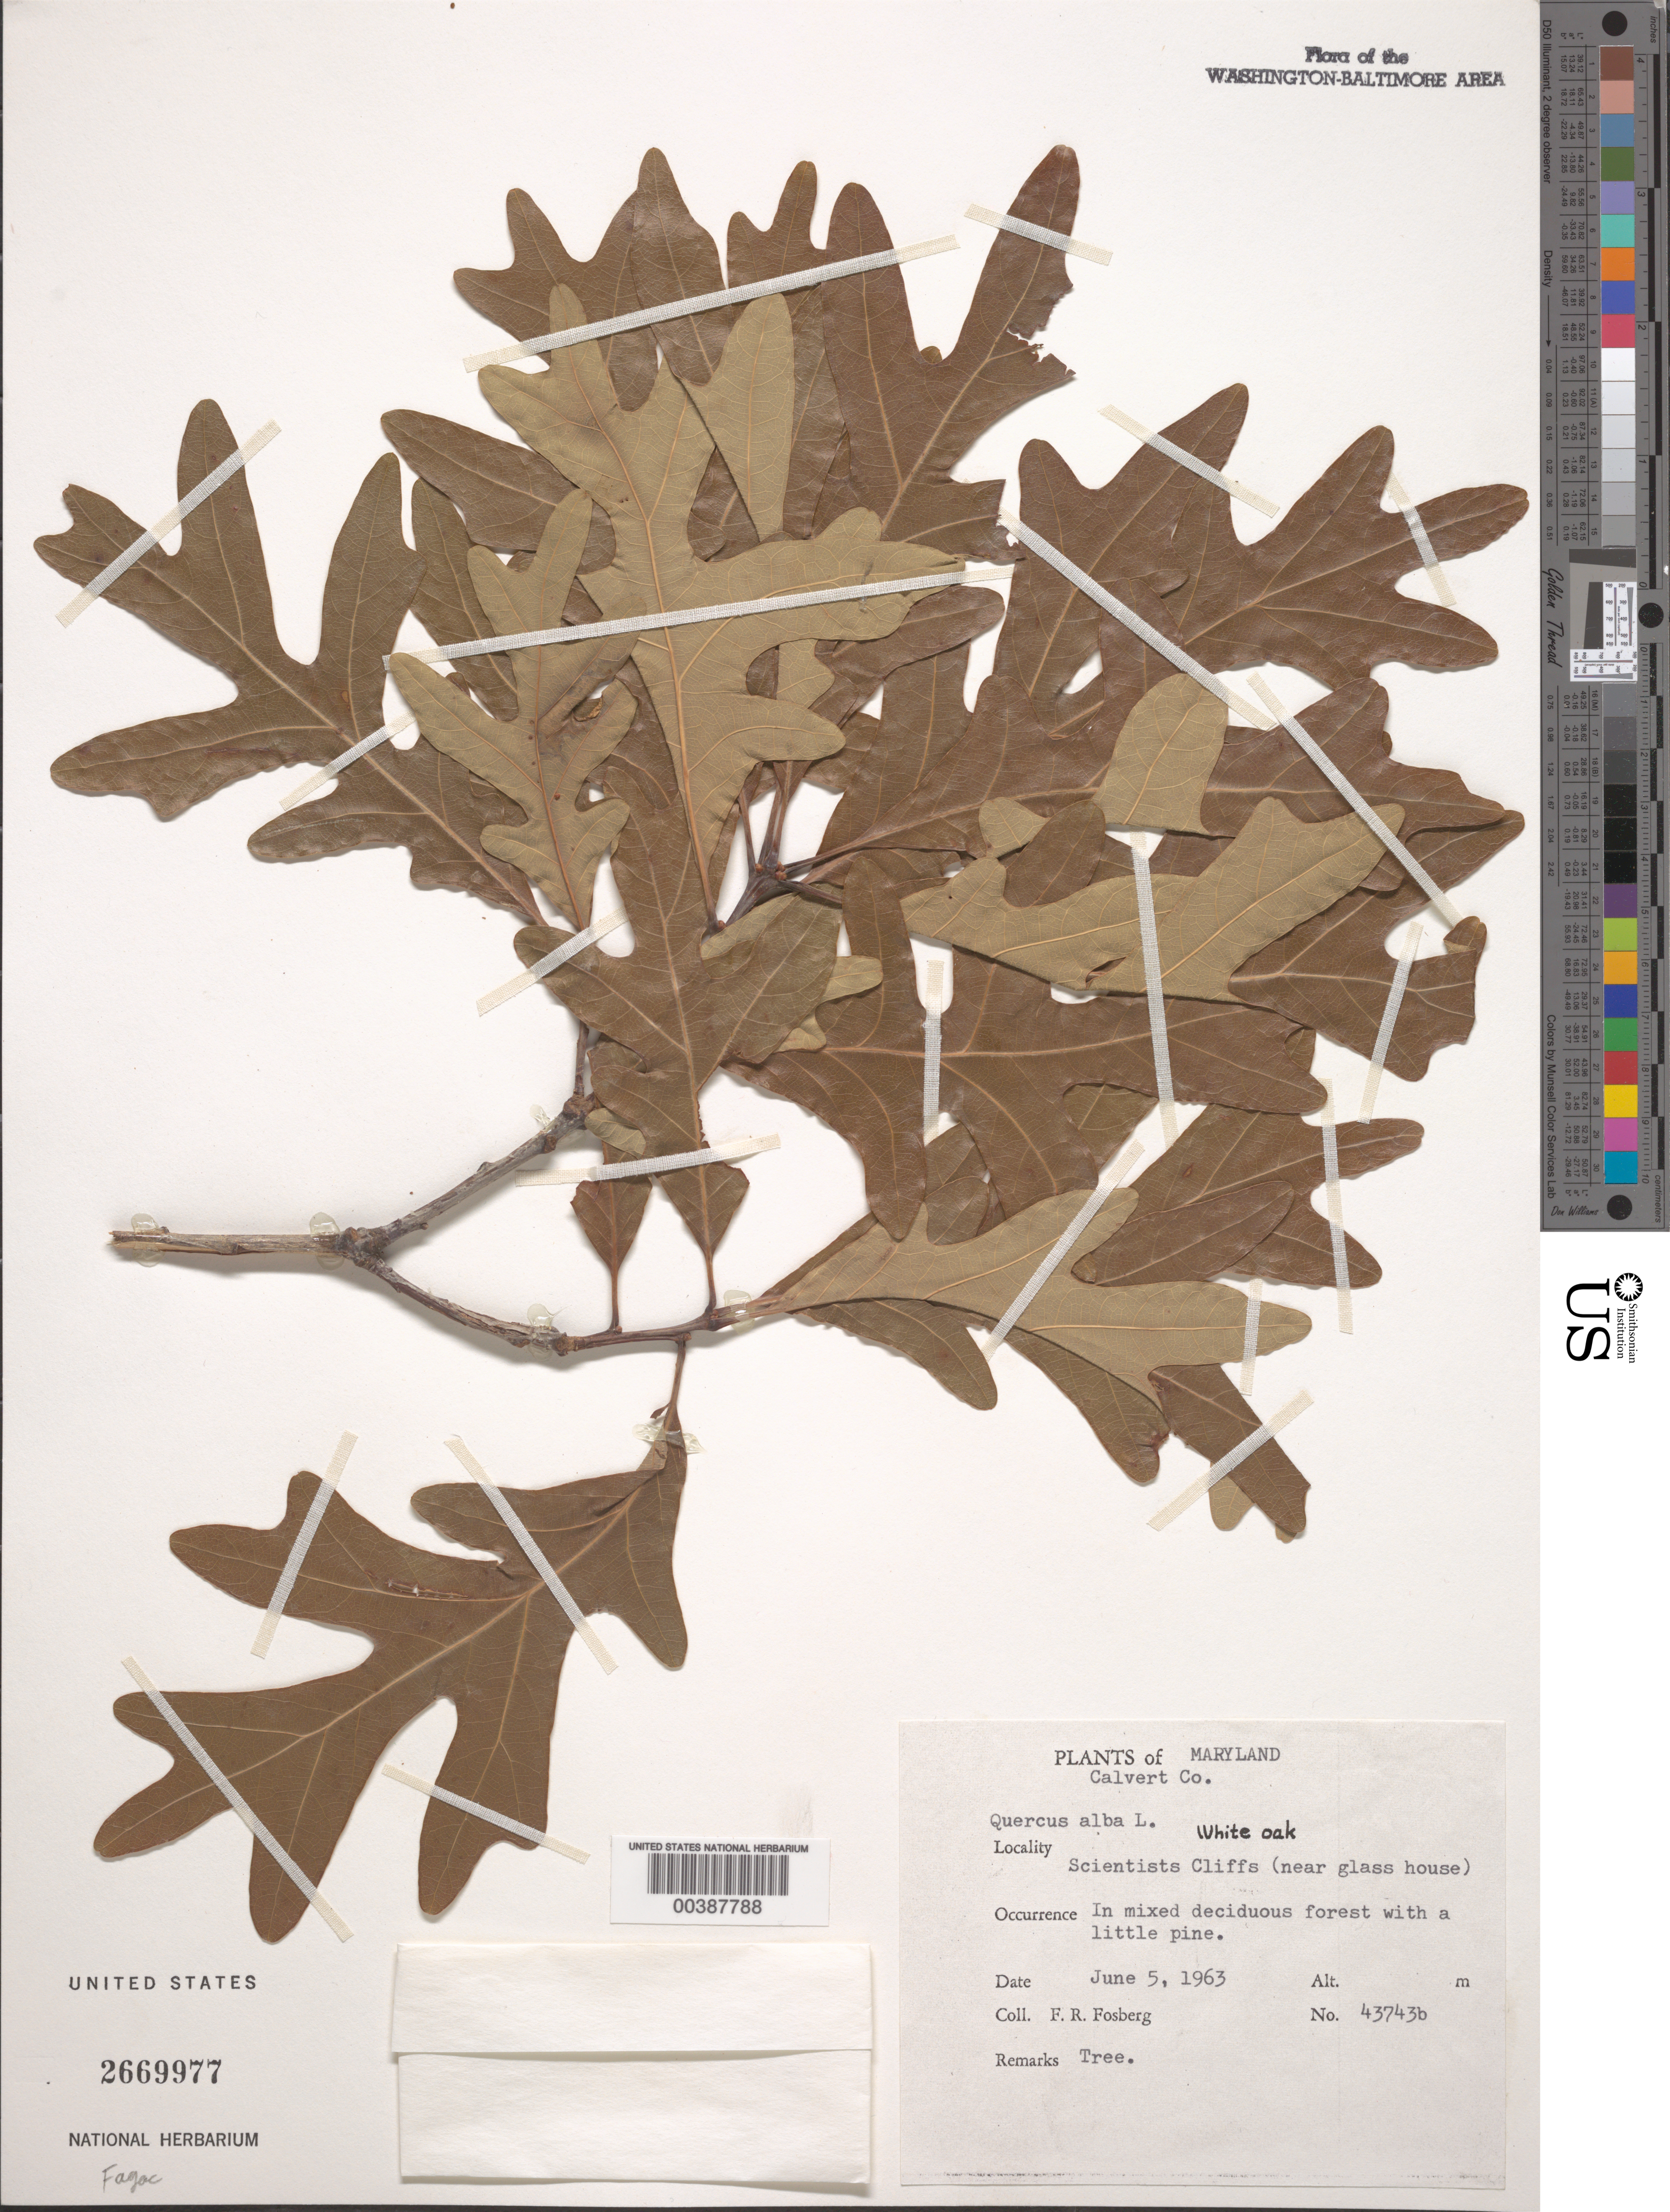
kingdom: Plantae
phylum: Tracheophyta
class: Magnoliopsida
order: Fagales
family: Fagaceae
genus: Quercus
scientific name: Quercus alba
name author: L.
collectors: F. R. Fosberg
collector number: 43743B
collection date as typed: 05 Jun 1963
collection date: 1963-06-05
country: United States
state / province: Maryland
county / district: Calvert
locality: Scientists Cliffs, near Glass House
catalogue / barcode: US 2669977